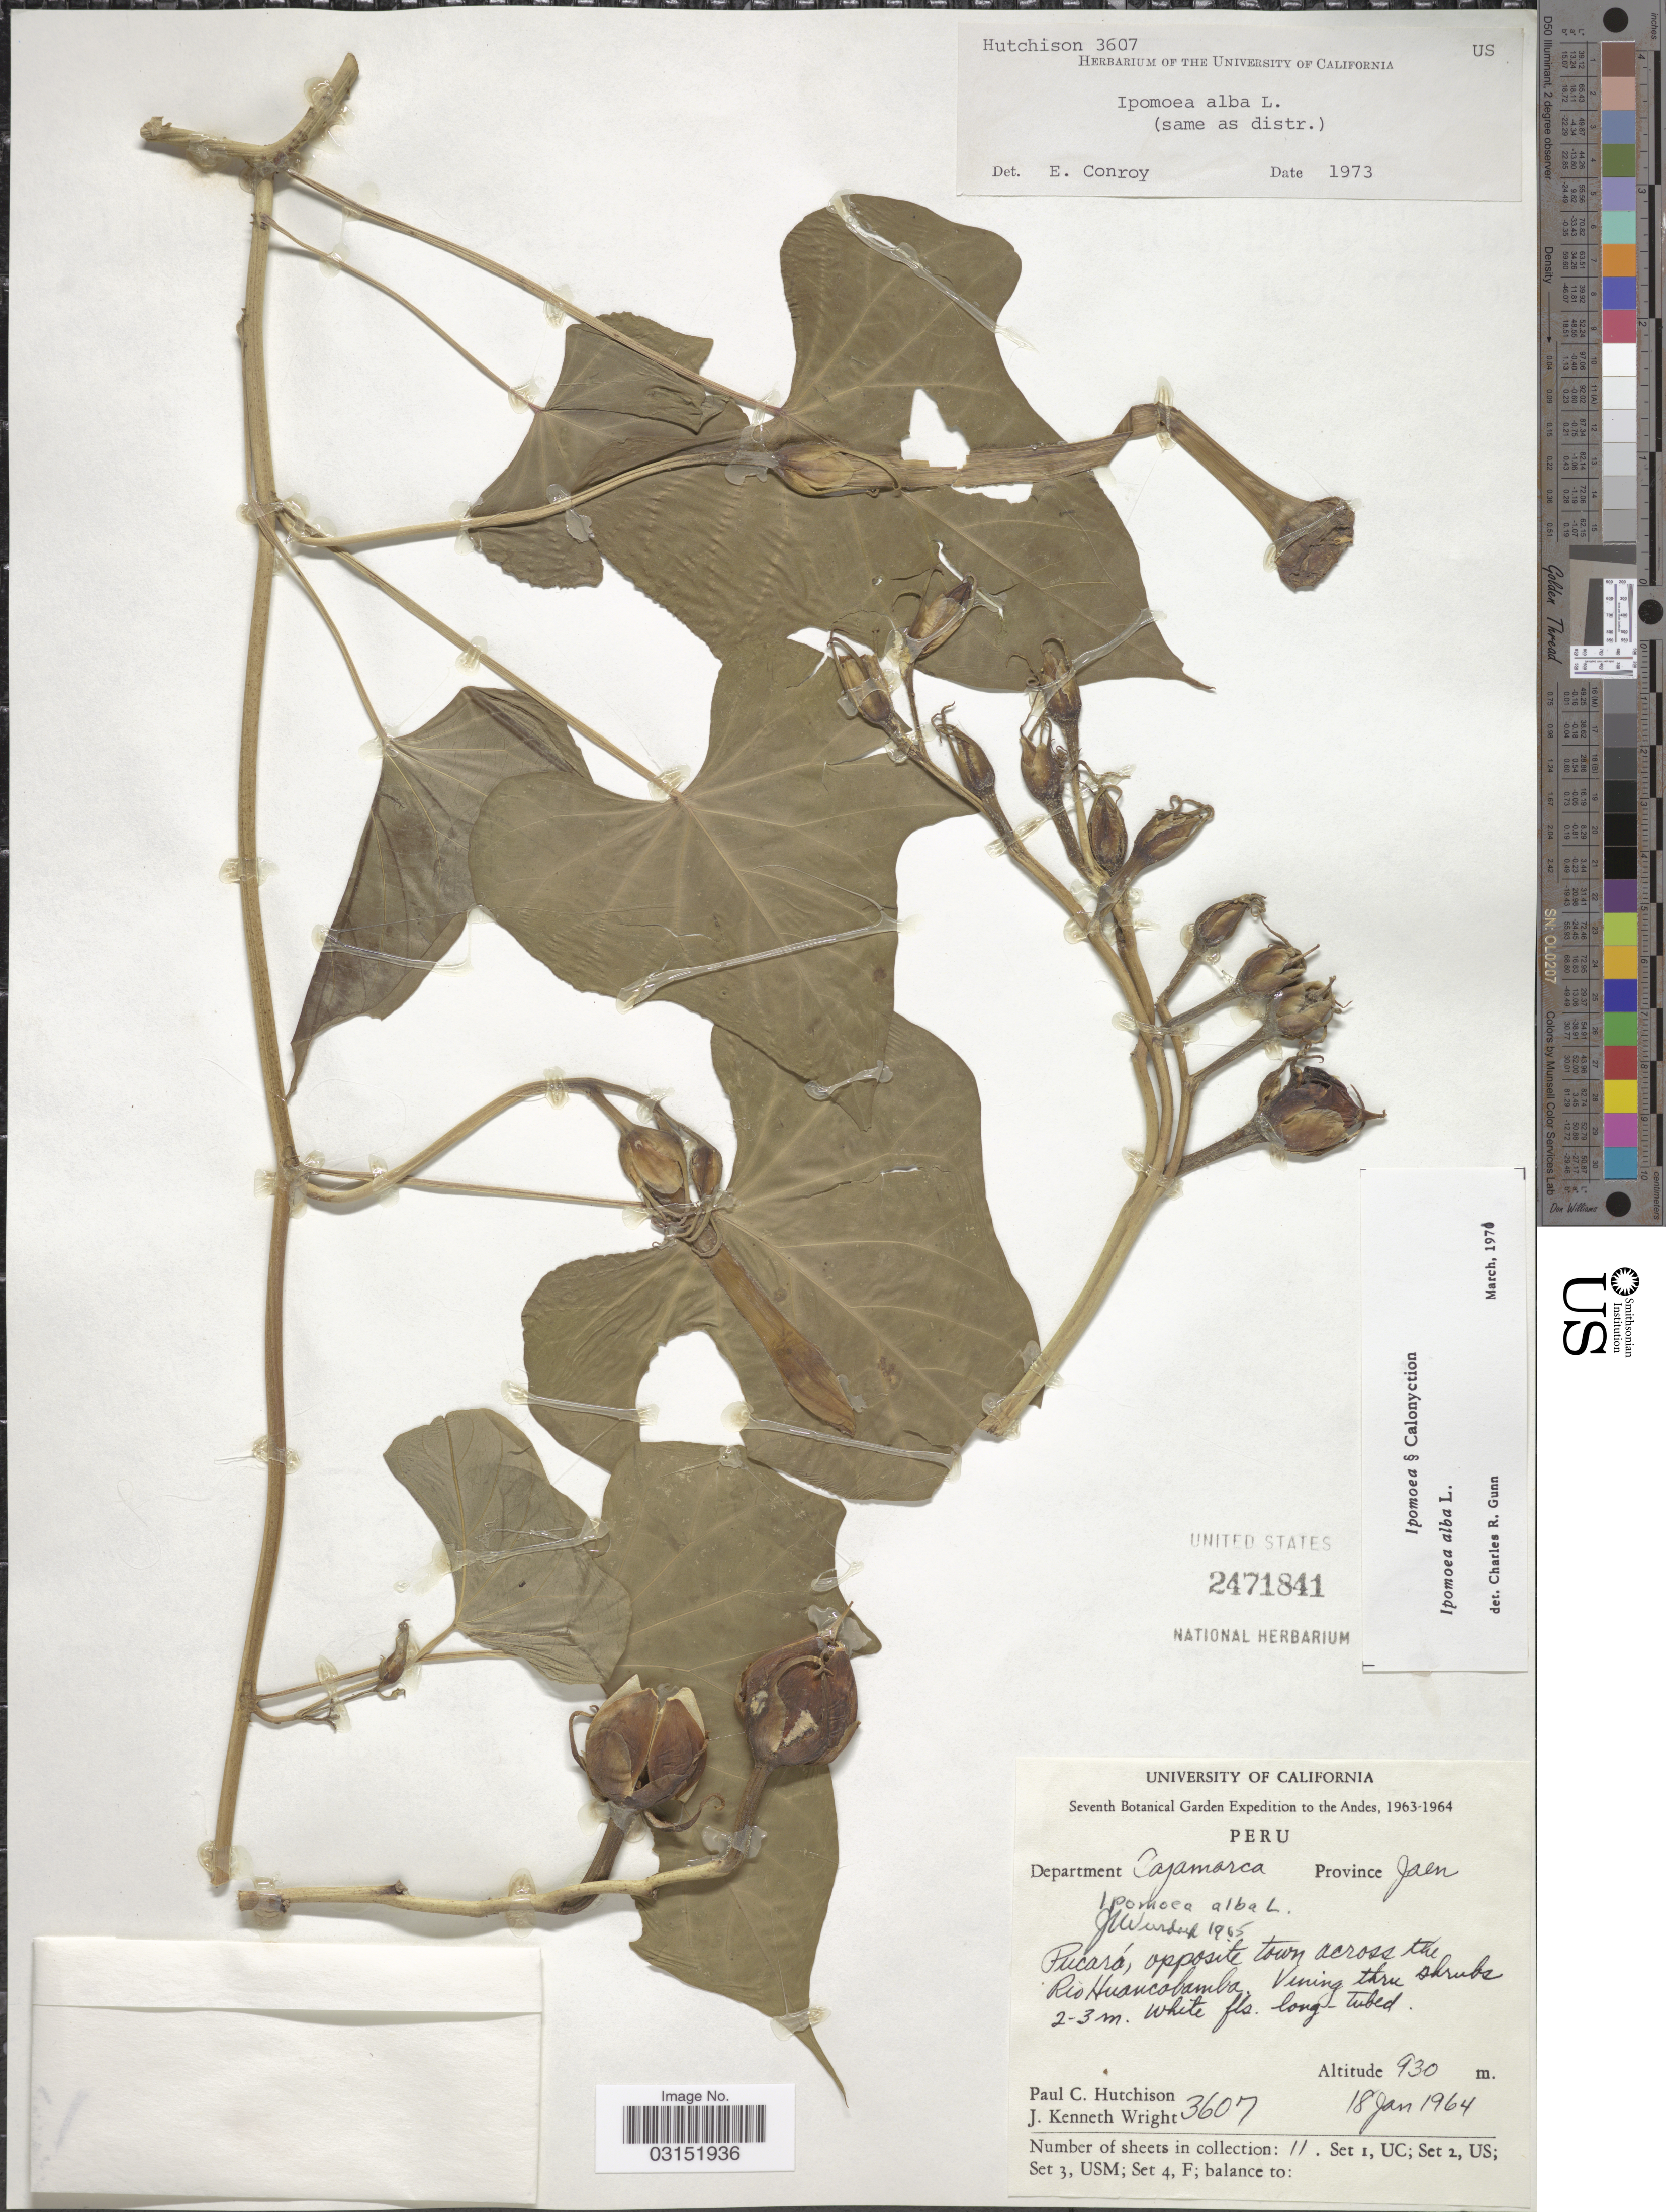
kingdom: Plantae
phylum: Tracheophyta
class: Magnoliopsida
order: Solanales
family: Convolvulaceae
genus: Ipomoea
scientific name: Ipomoea alba L.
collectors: P. C. Hutchison & J. K. Wright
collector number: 3607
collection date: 1964-01-18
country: Peru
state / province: Cajamarca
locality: The Andes, Department Cajamarca, Province Jaen, Pucará, opposite town across the Rio Huancabamba.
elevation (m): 930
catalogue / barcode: US 2471841